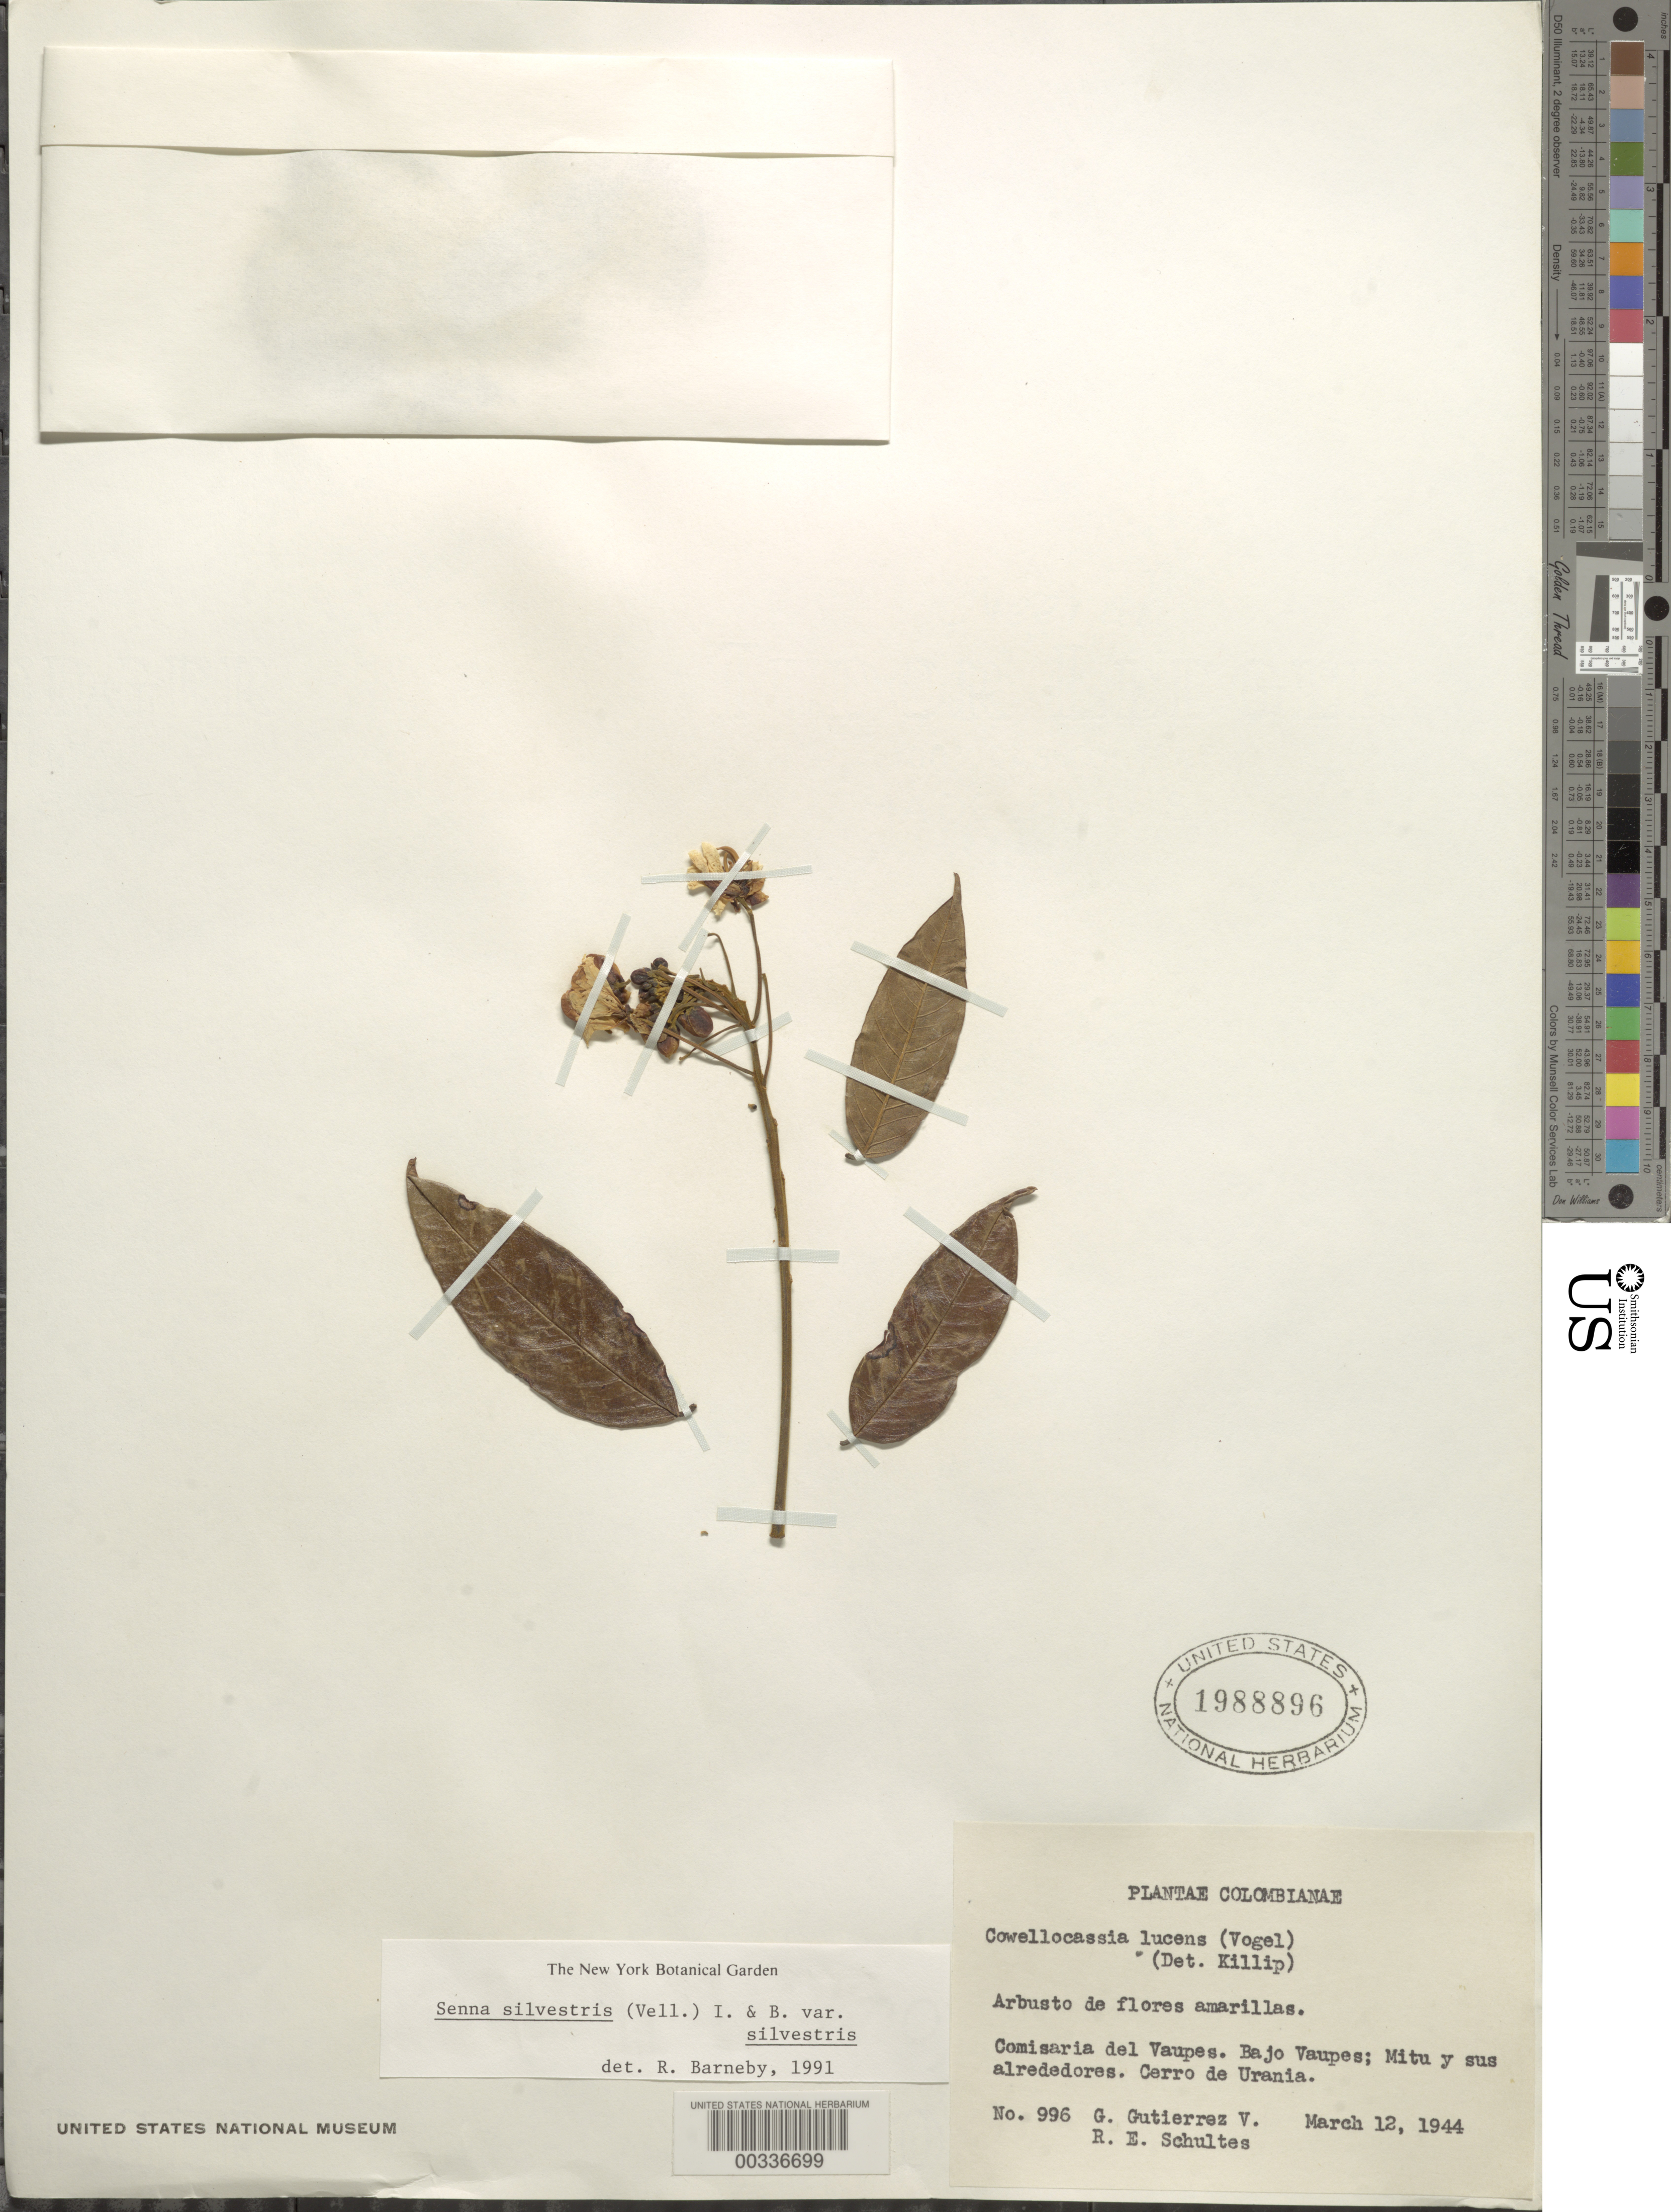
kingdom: Plantae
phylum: Tracheophyta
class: Magnoliopsida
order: Fabales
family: Fabaceae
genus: Senna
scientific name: Senna silvestris var. silvestris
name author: (Vell.) H.S. Irwin & Barneby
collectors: G. Gutiérrez V. & R. E. Schultes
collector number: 996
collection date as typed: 12 Mar 1944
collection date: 1944-03-12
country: Colombia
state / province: Vaupés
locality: Bajo Vaupes; Mitu and vicinity; Cerro de Urania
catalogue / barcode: US 1988896